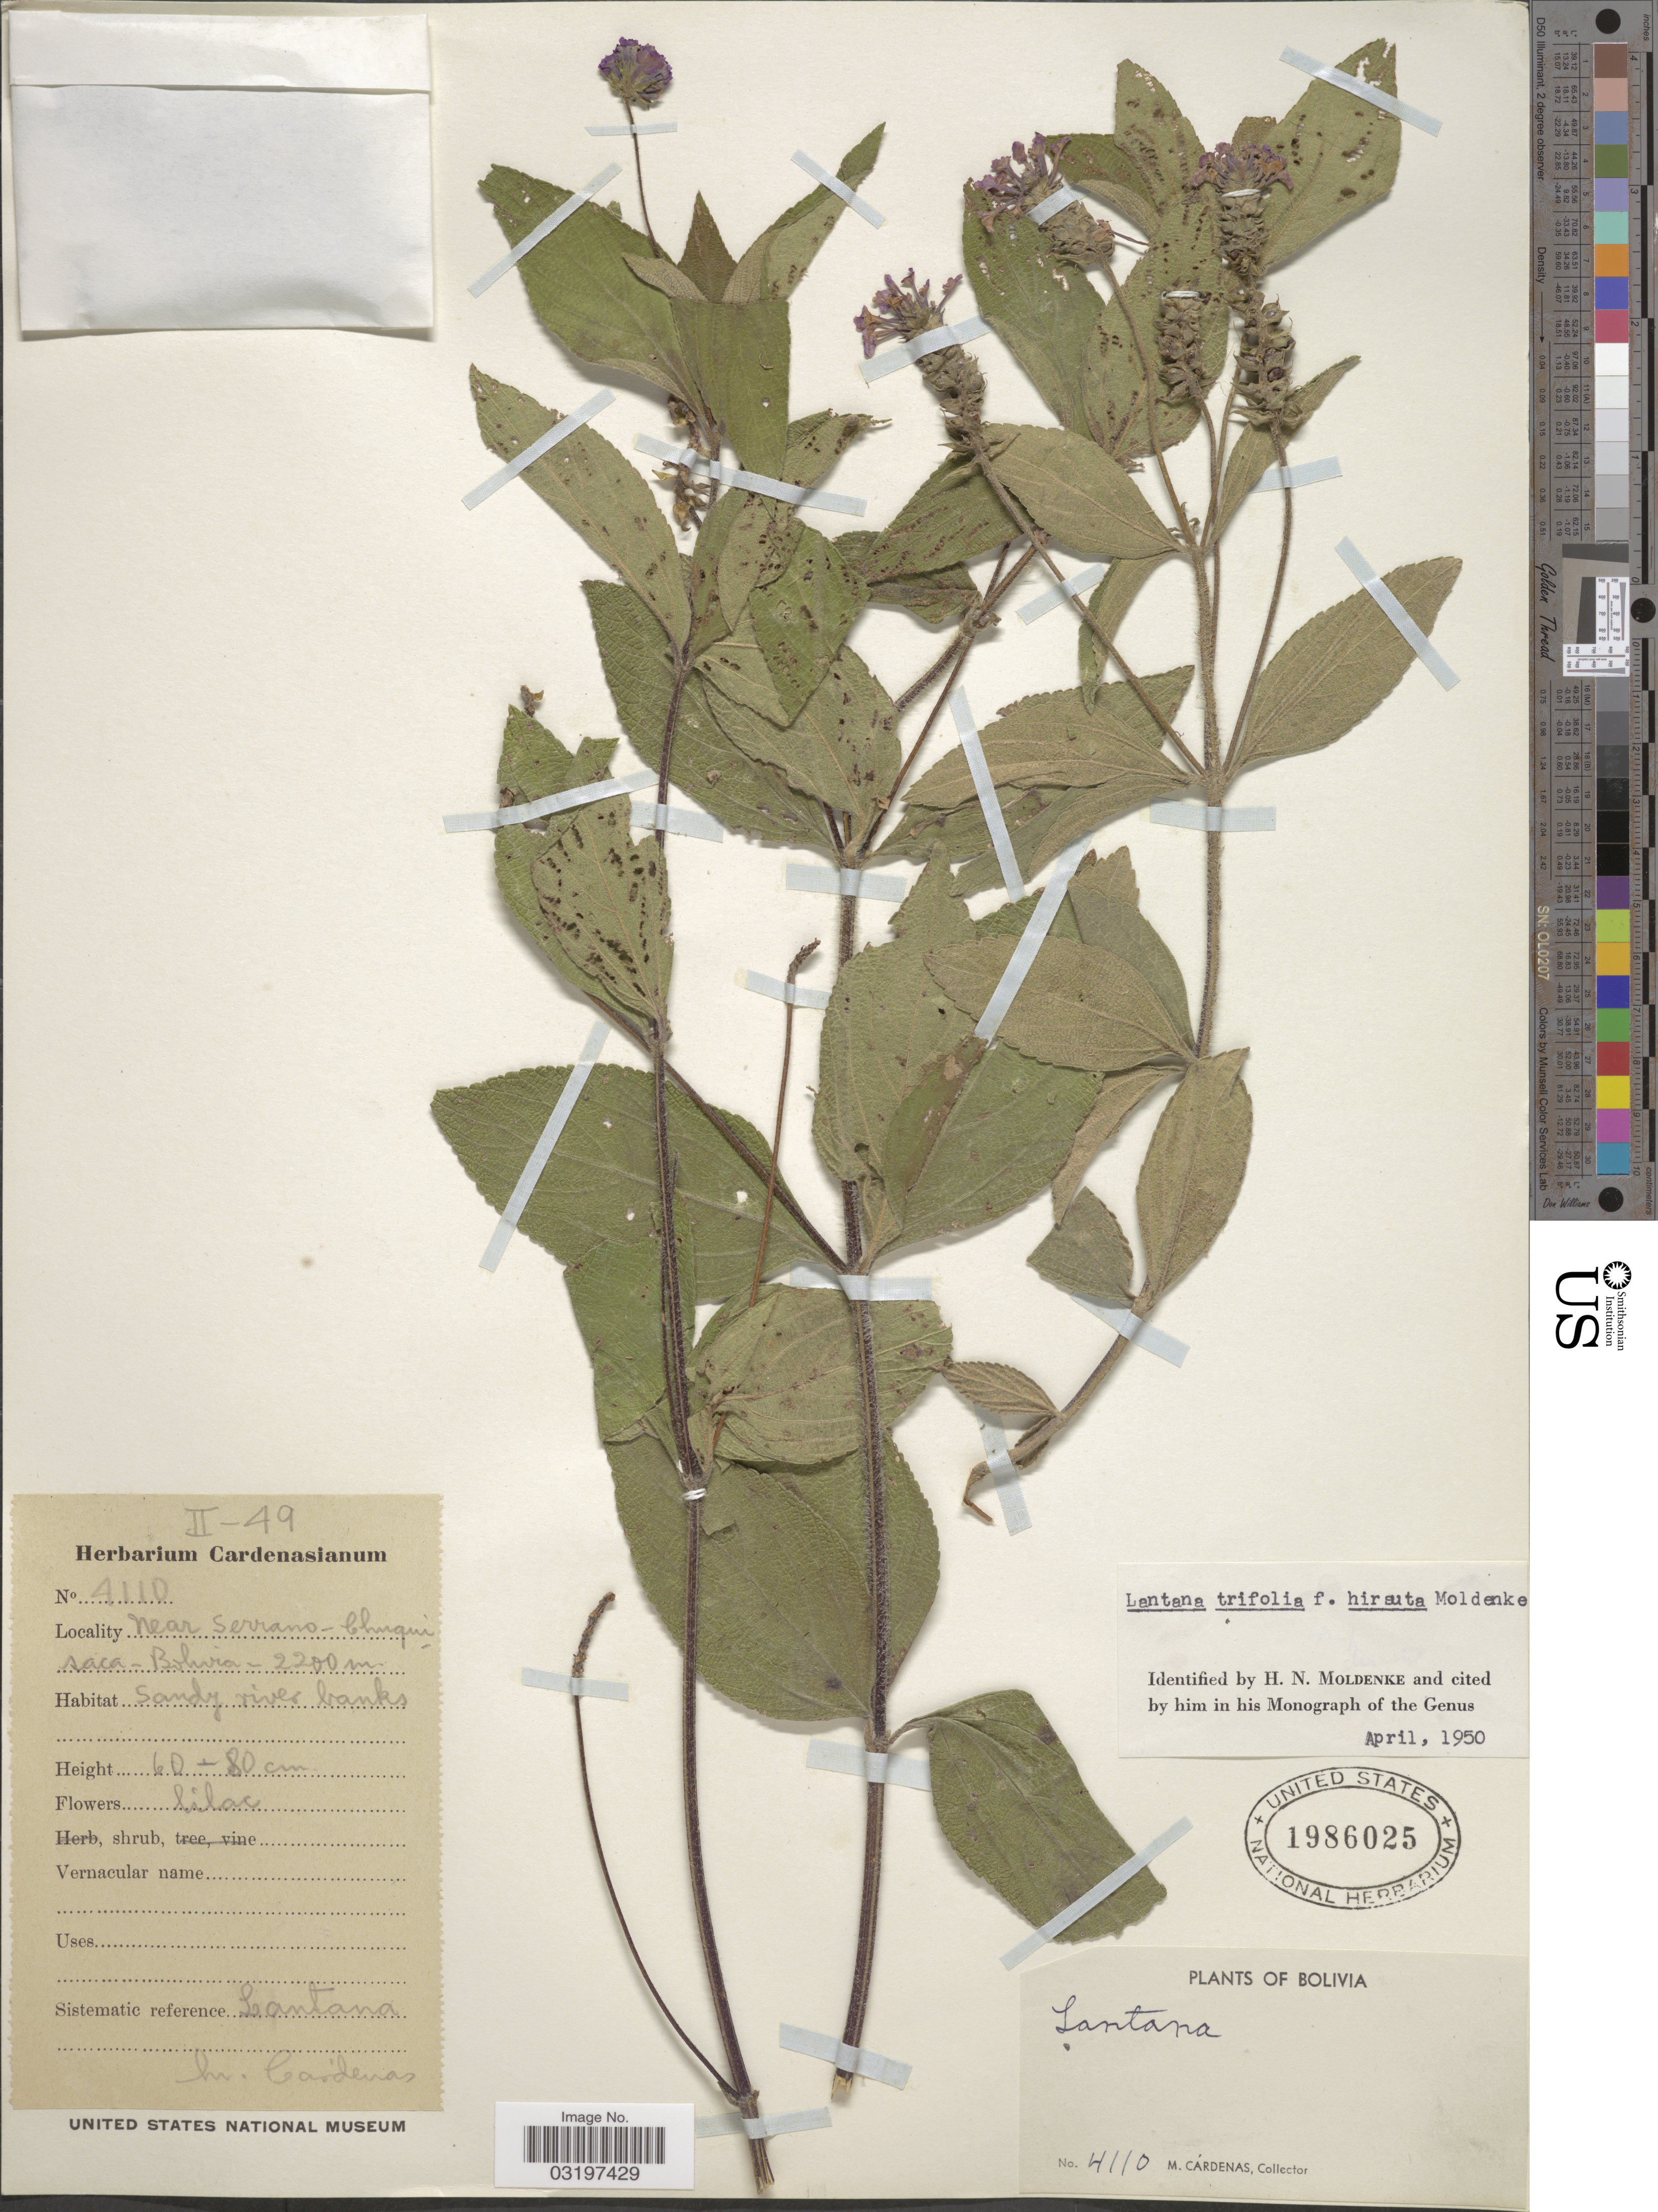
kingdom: Plantae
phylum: Tracheophyta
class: Magnoliopsida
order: Lamiales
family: Verbenaceae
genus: Lantana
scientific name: Lantana trifolia f. hirsuta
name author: Moldenke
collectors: M. Cárdenas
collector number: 4110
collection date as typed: Transcribed d/m/y: /2/49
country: Bolivia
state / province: Chuquisaca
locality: Near Serrano.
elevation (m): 2200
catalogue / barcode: US 1986025